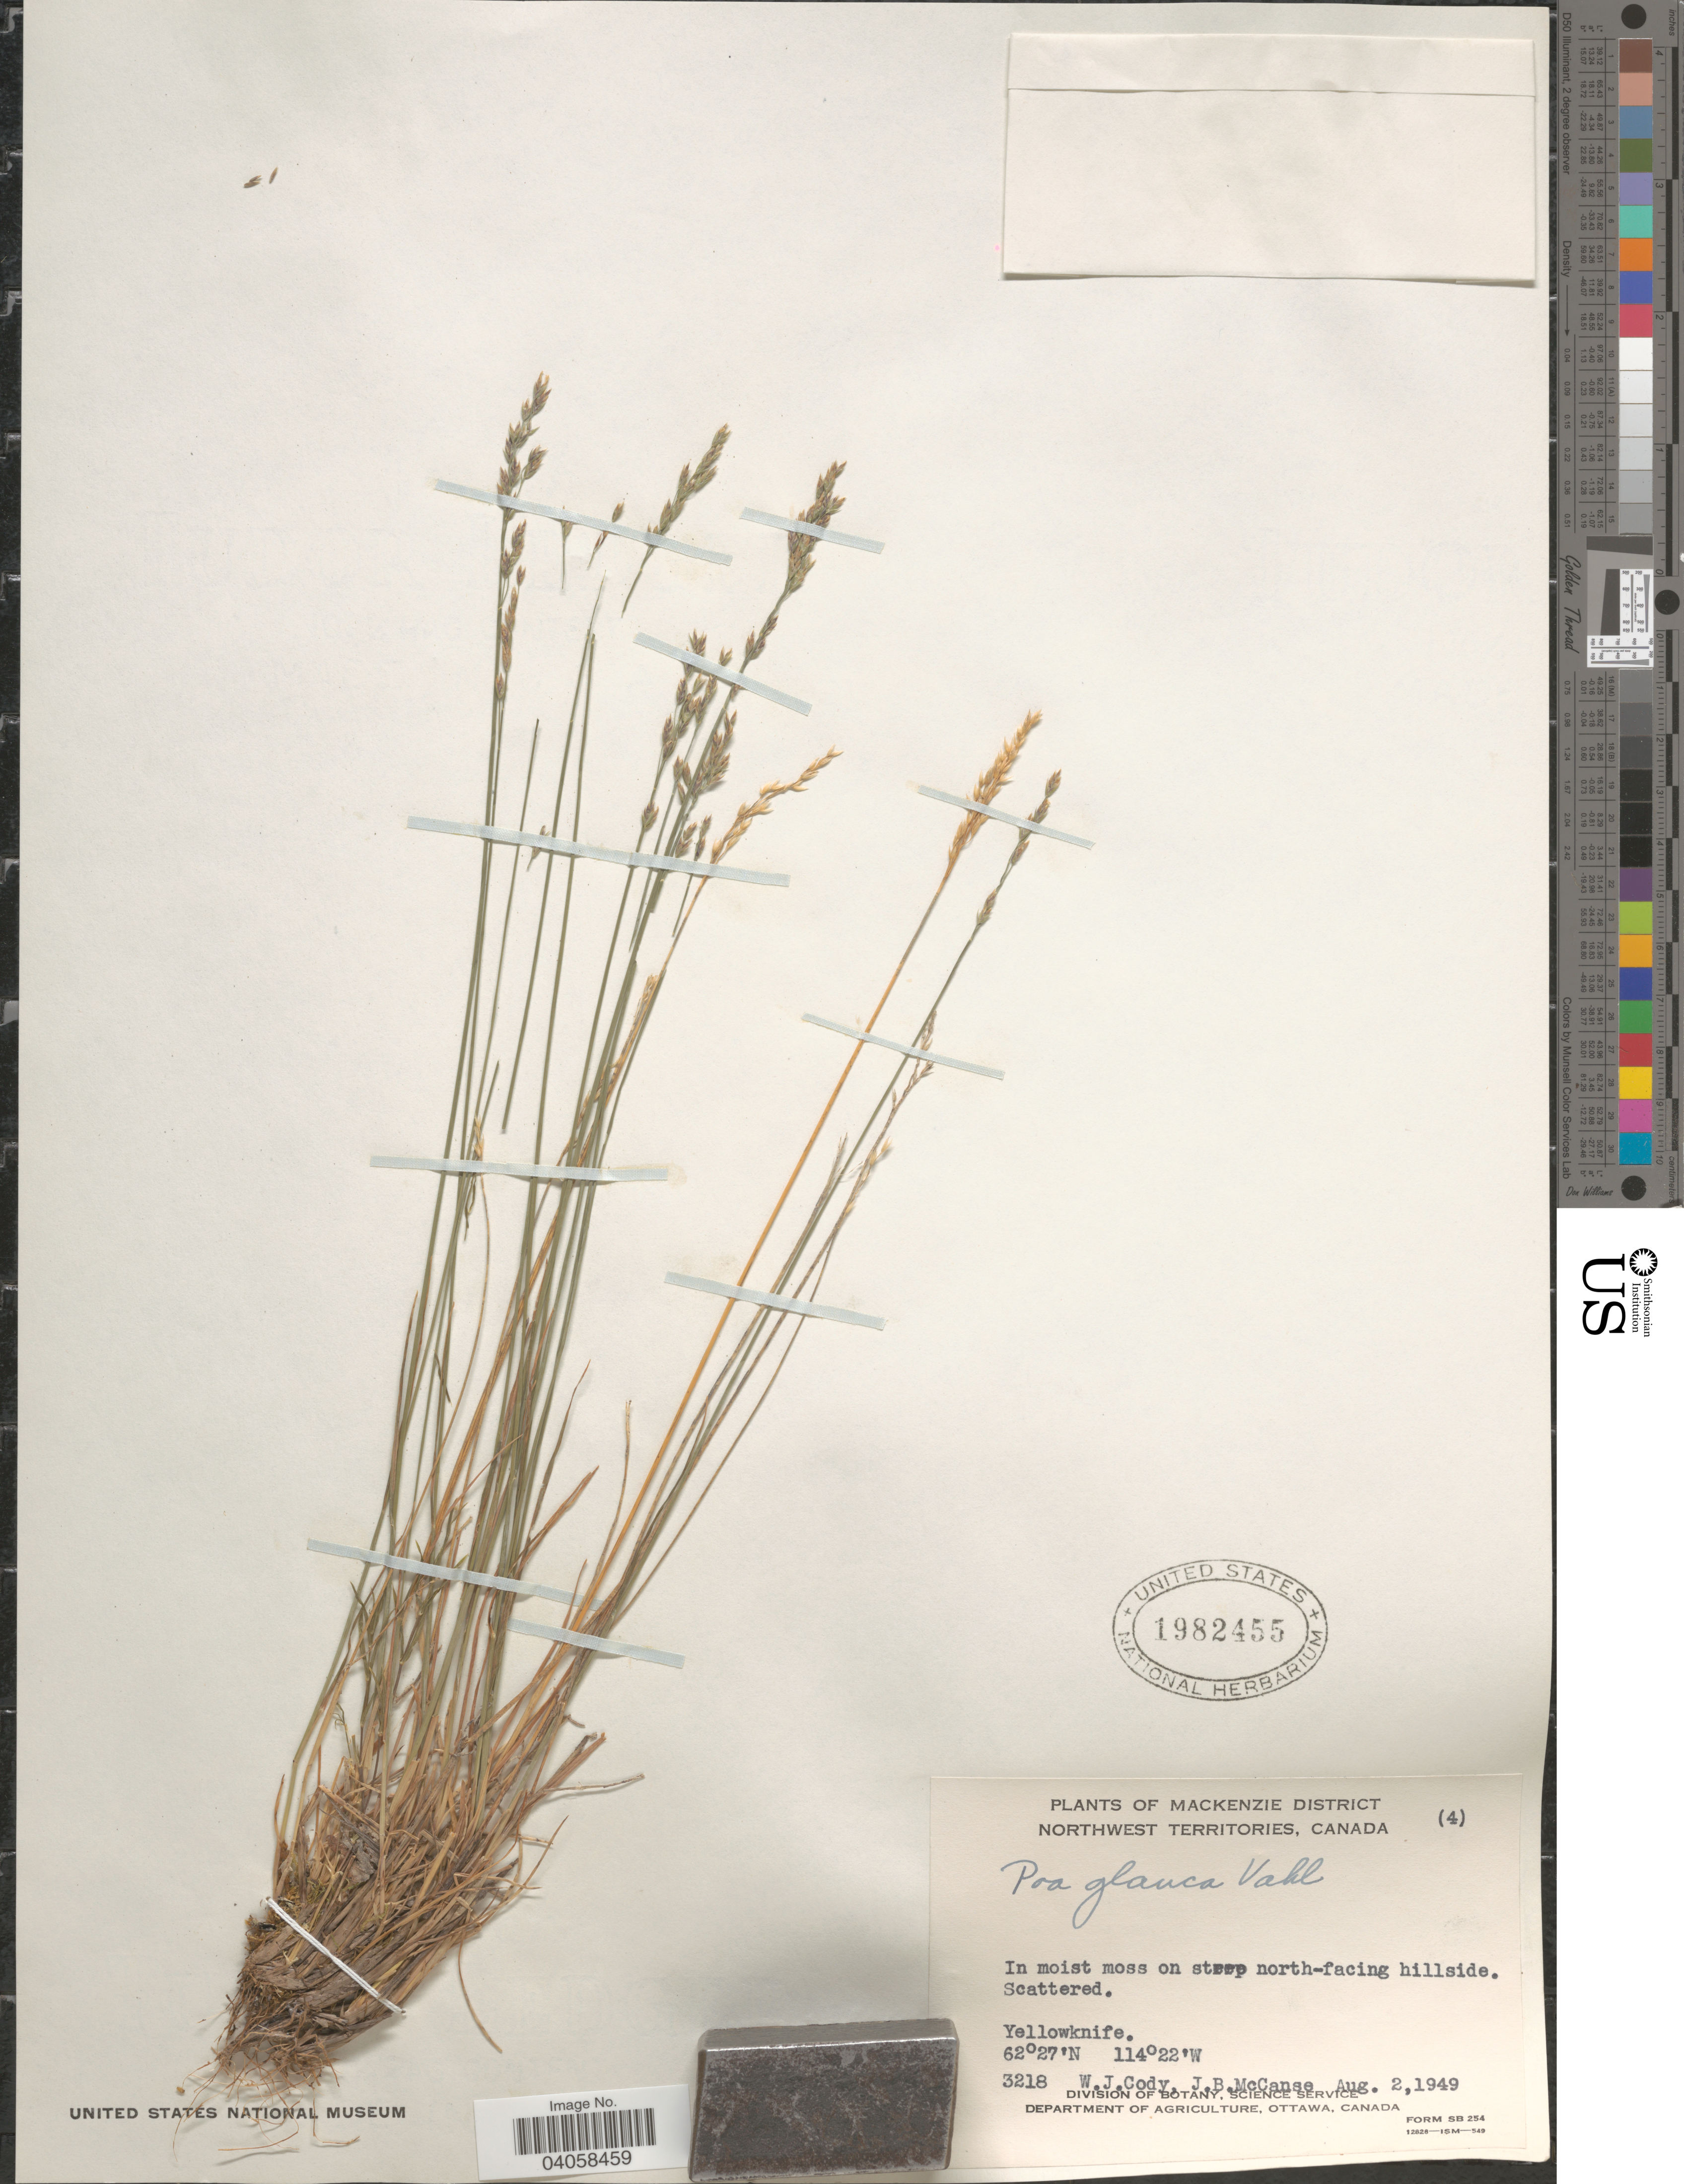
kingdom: Plantae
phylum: Tracheophyta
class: Liliopsida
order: Poales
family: Poaceae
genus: Poa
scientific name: Poa glauca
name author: Vahl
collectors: W. Cody & J. McCanse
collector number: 3218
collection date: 1949-08-02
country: Canada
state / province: Northwest Territories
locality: Mackenzie District. In moist moss on steep north-facing hillside. Yellowknife.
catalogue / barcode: US 1982455